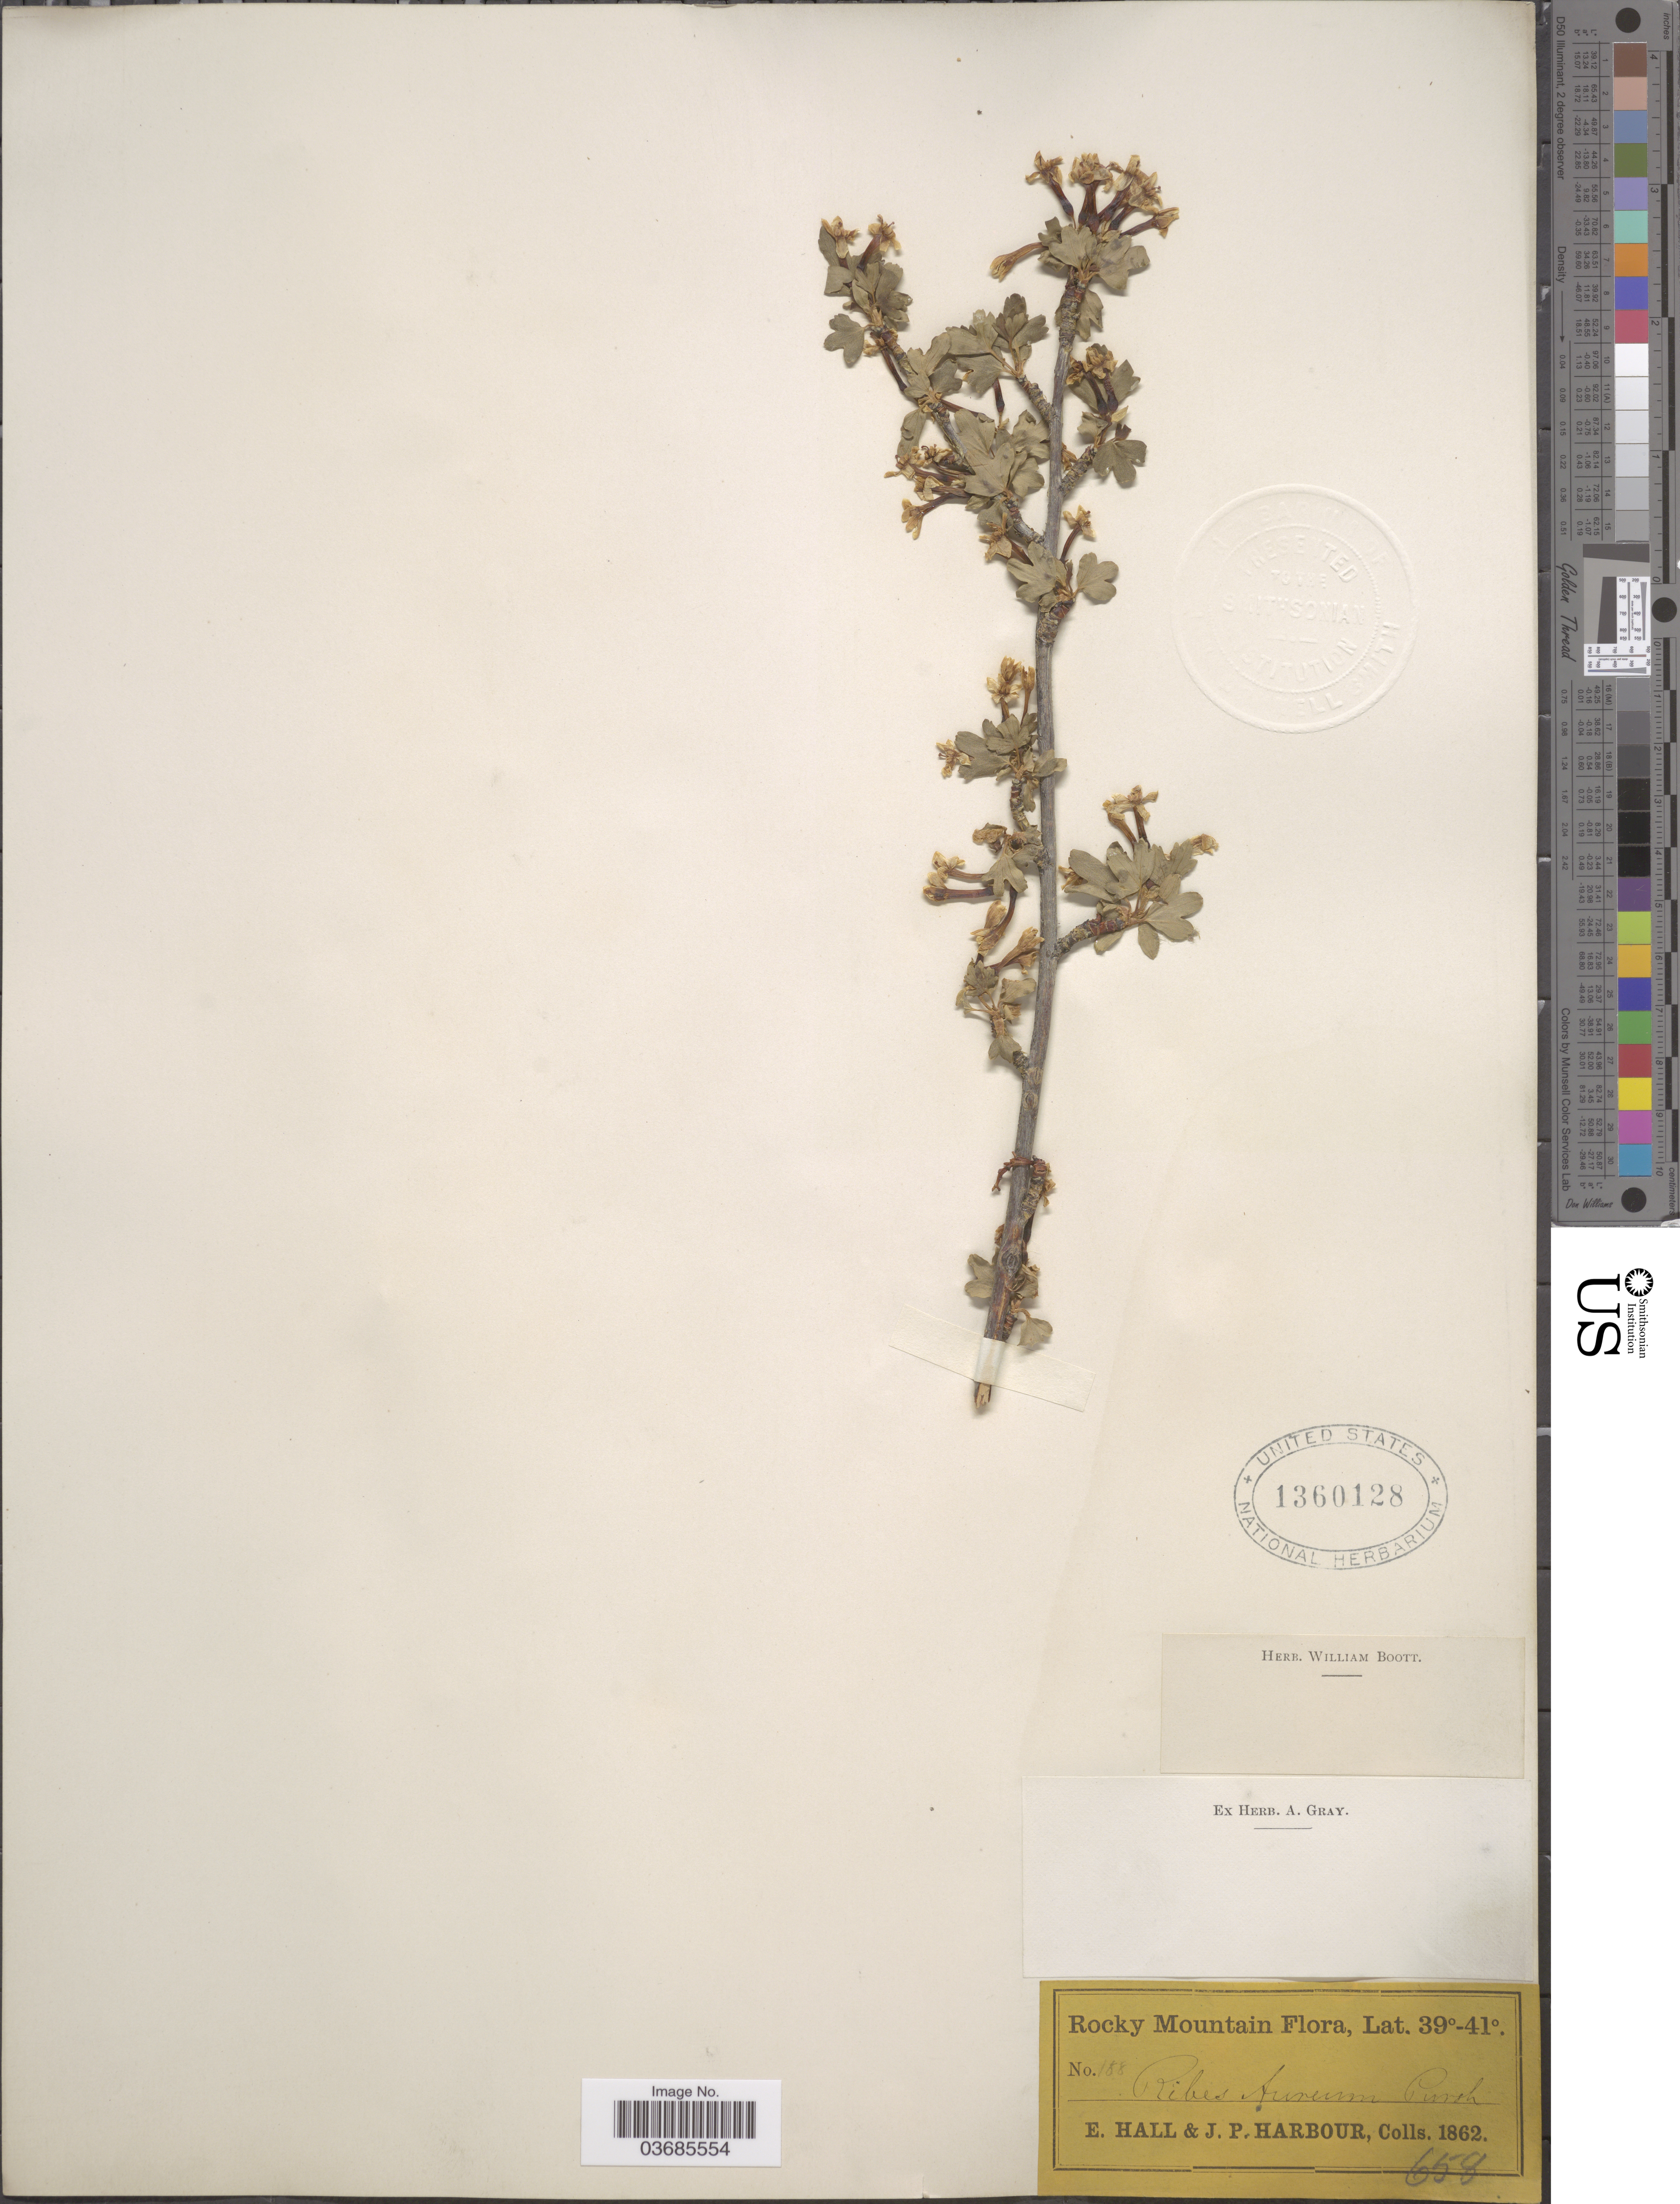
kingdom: Plantae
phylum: Tracheophyta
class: Magnoliopsida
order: Saxifragales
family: Grossulariaceae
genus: Ribes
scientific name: Ribes aureum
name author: Pursh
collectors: E. Hall & J. Harbour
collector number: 188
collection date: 1862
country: United States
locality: Rocky Mountain.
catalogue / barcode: US 1360128